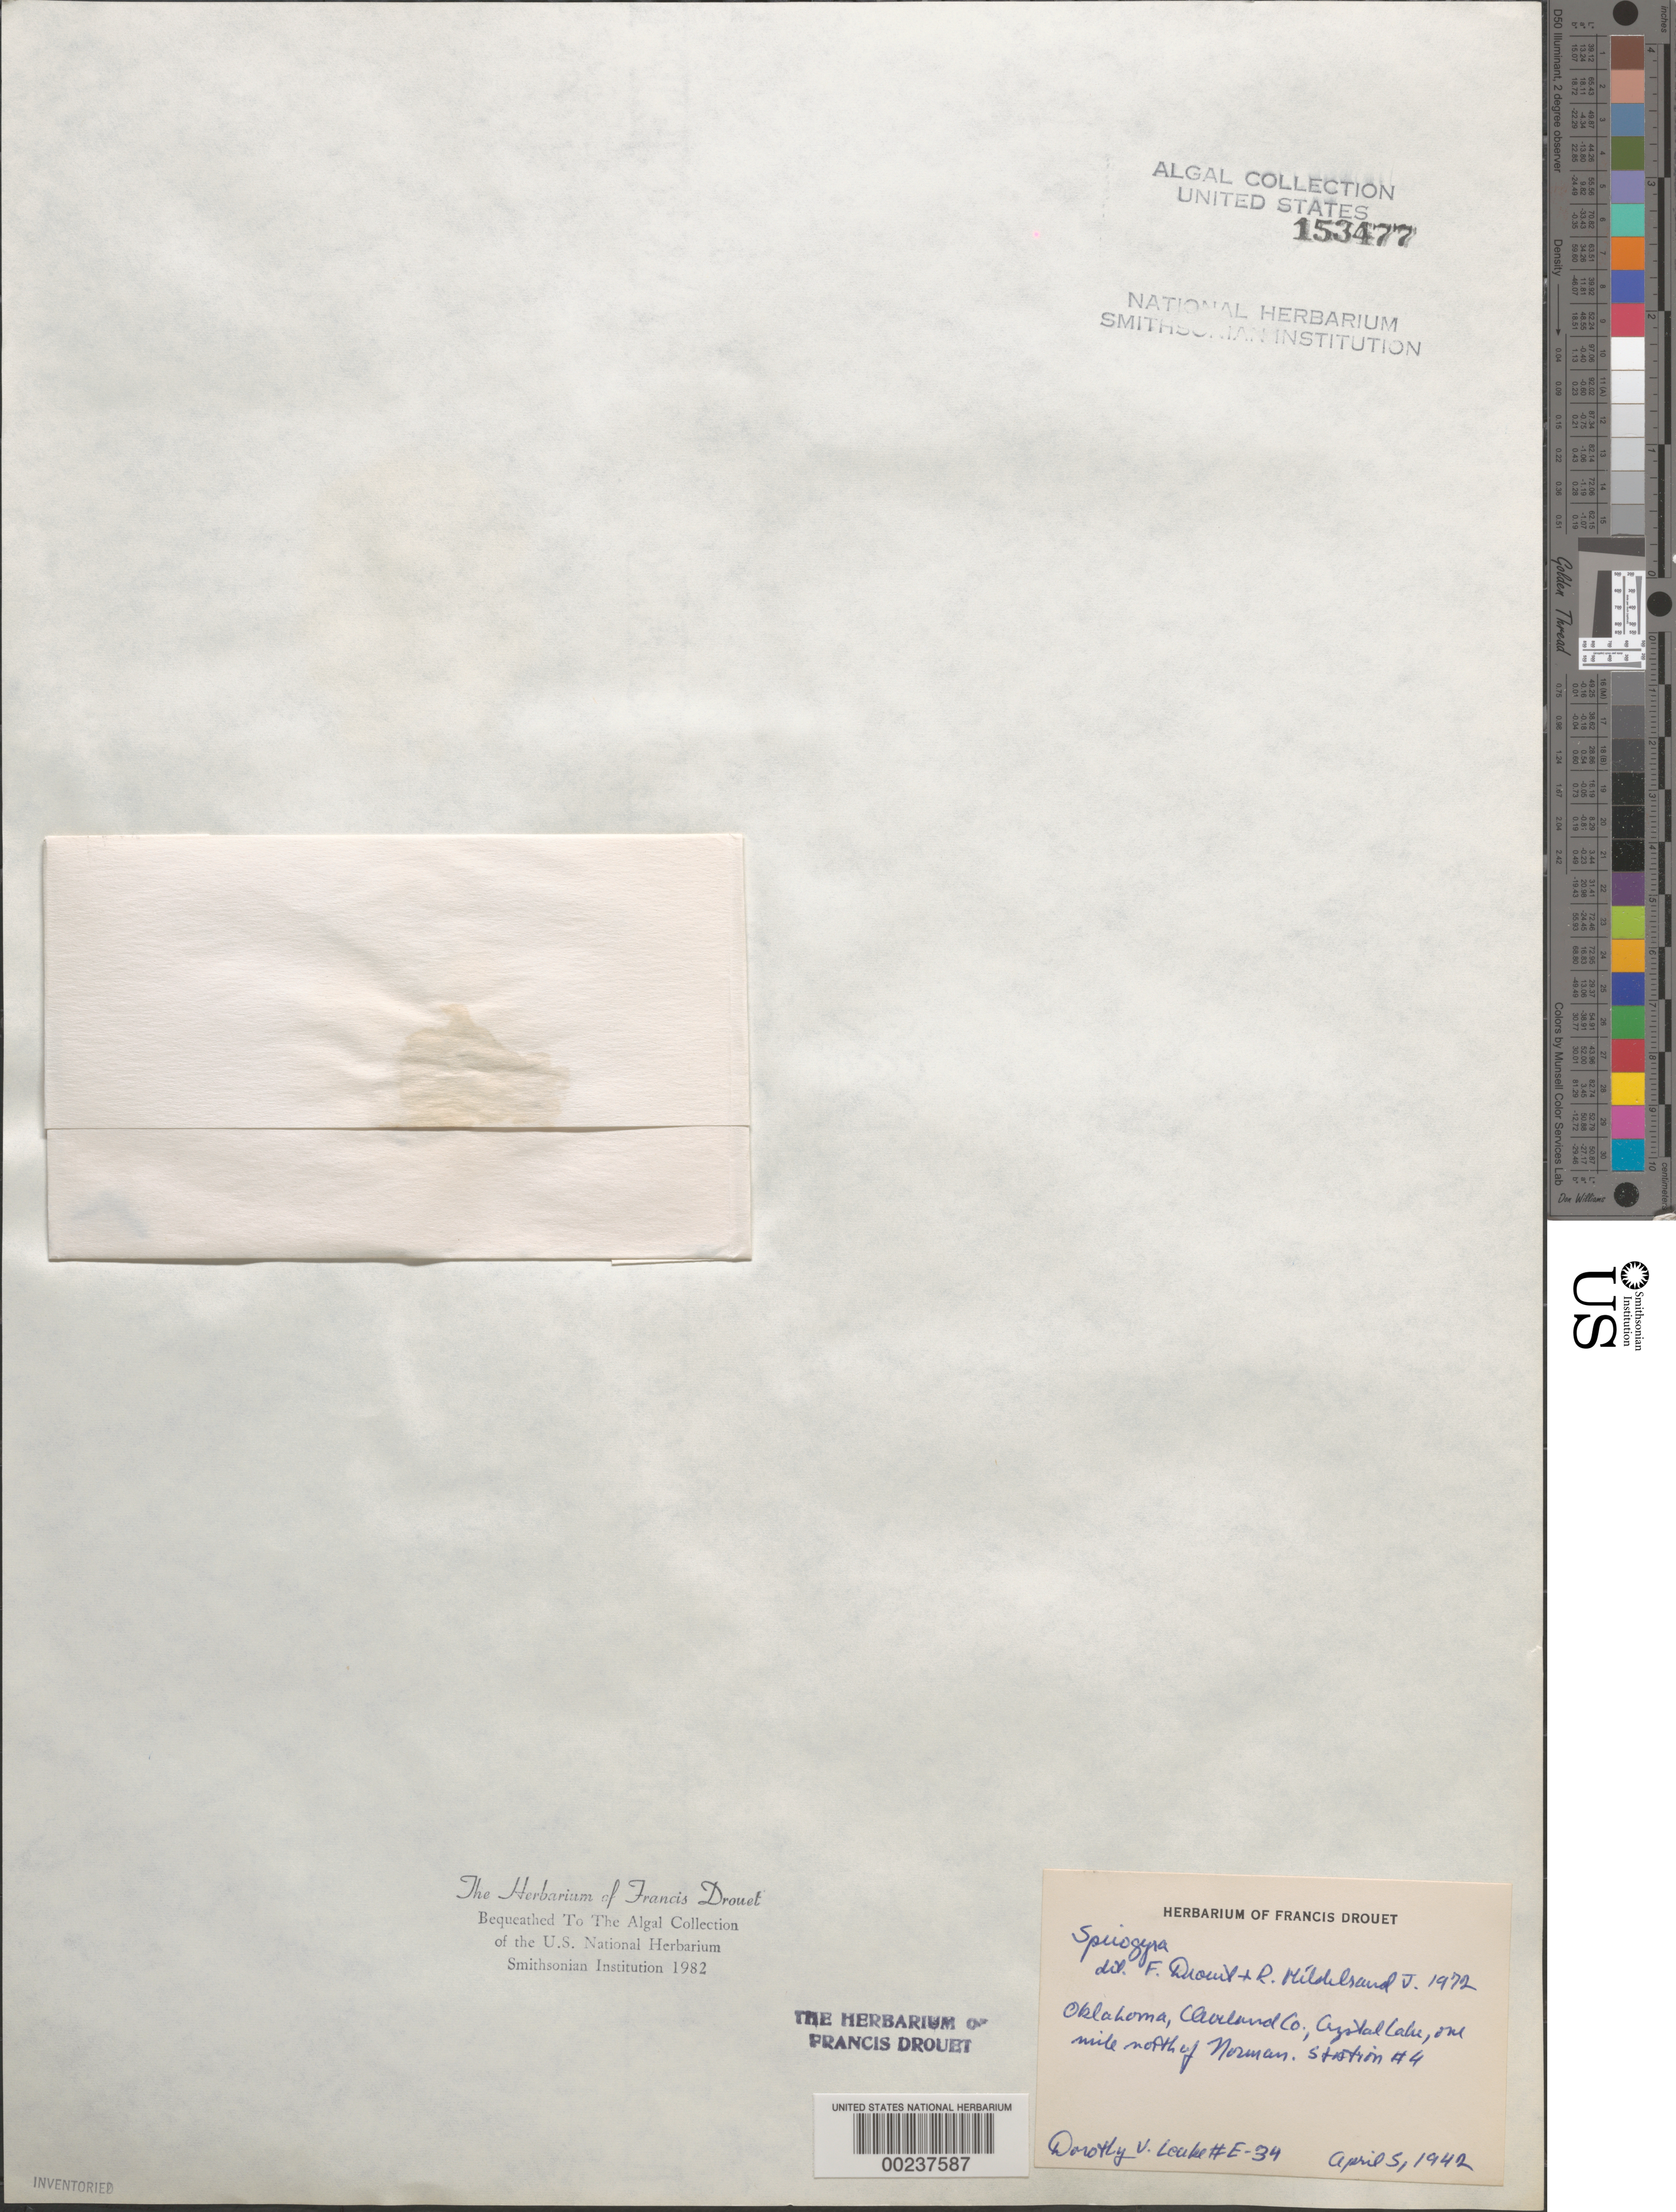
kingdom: Plantae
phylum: Charophyta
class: Zygnematophyceae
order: Zygnematales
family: Zygnemataceae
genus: Spirogyra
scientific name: Spirogyra sp.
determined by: Drouet, F. E.; Hildebrand, R. W.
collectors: D. Leake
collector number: E-34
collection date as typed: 05 Apr 1942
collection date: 1942-04-05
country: United States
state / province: Oklahoma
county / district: Cleveland County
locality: Crystal Lake, 1 mile north of Norman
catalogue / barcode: US 153477